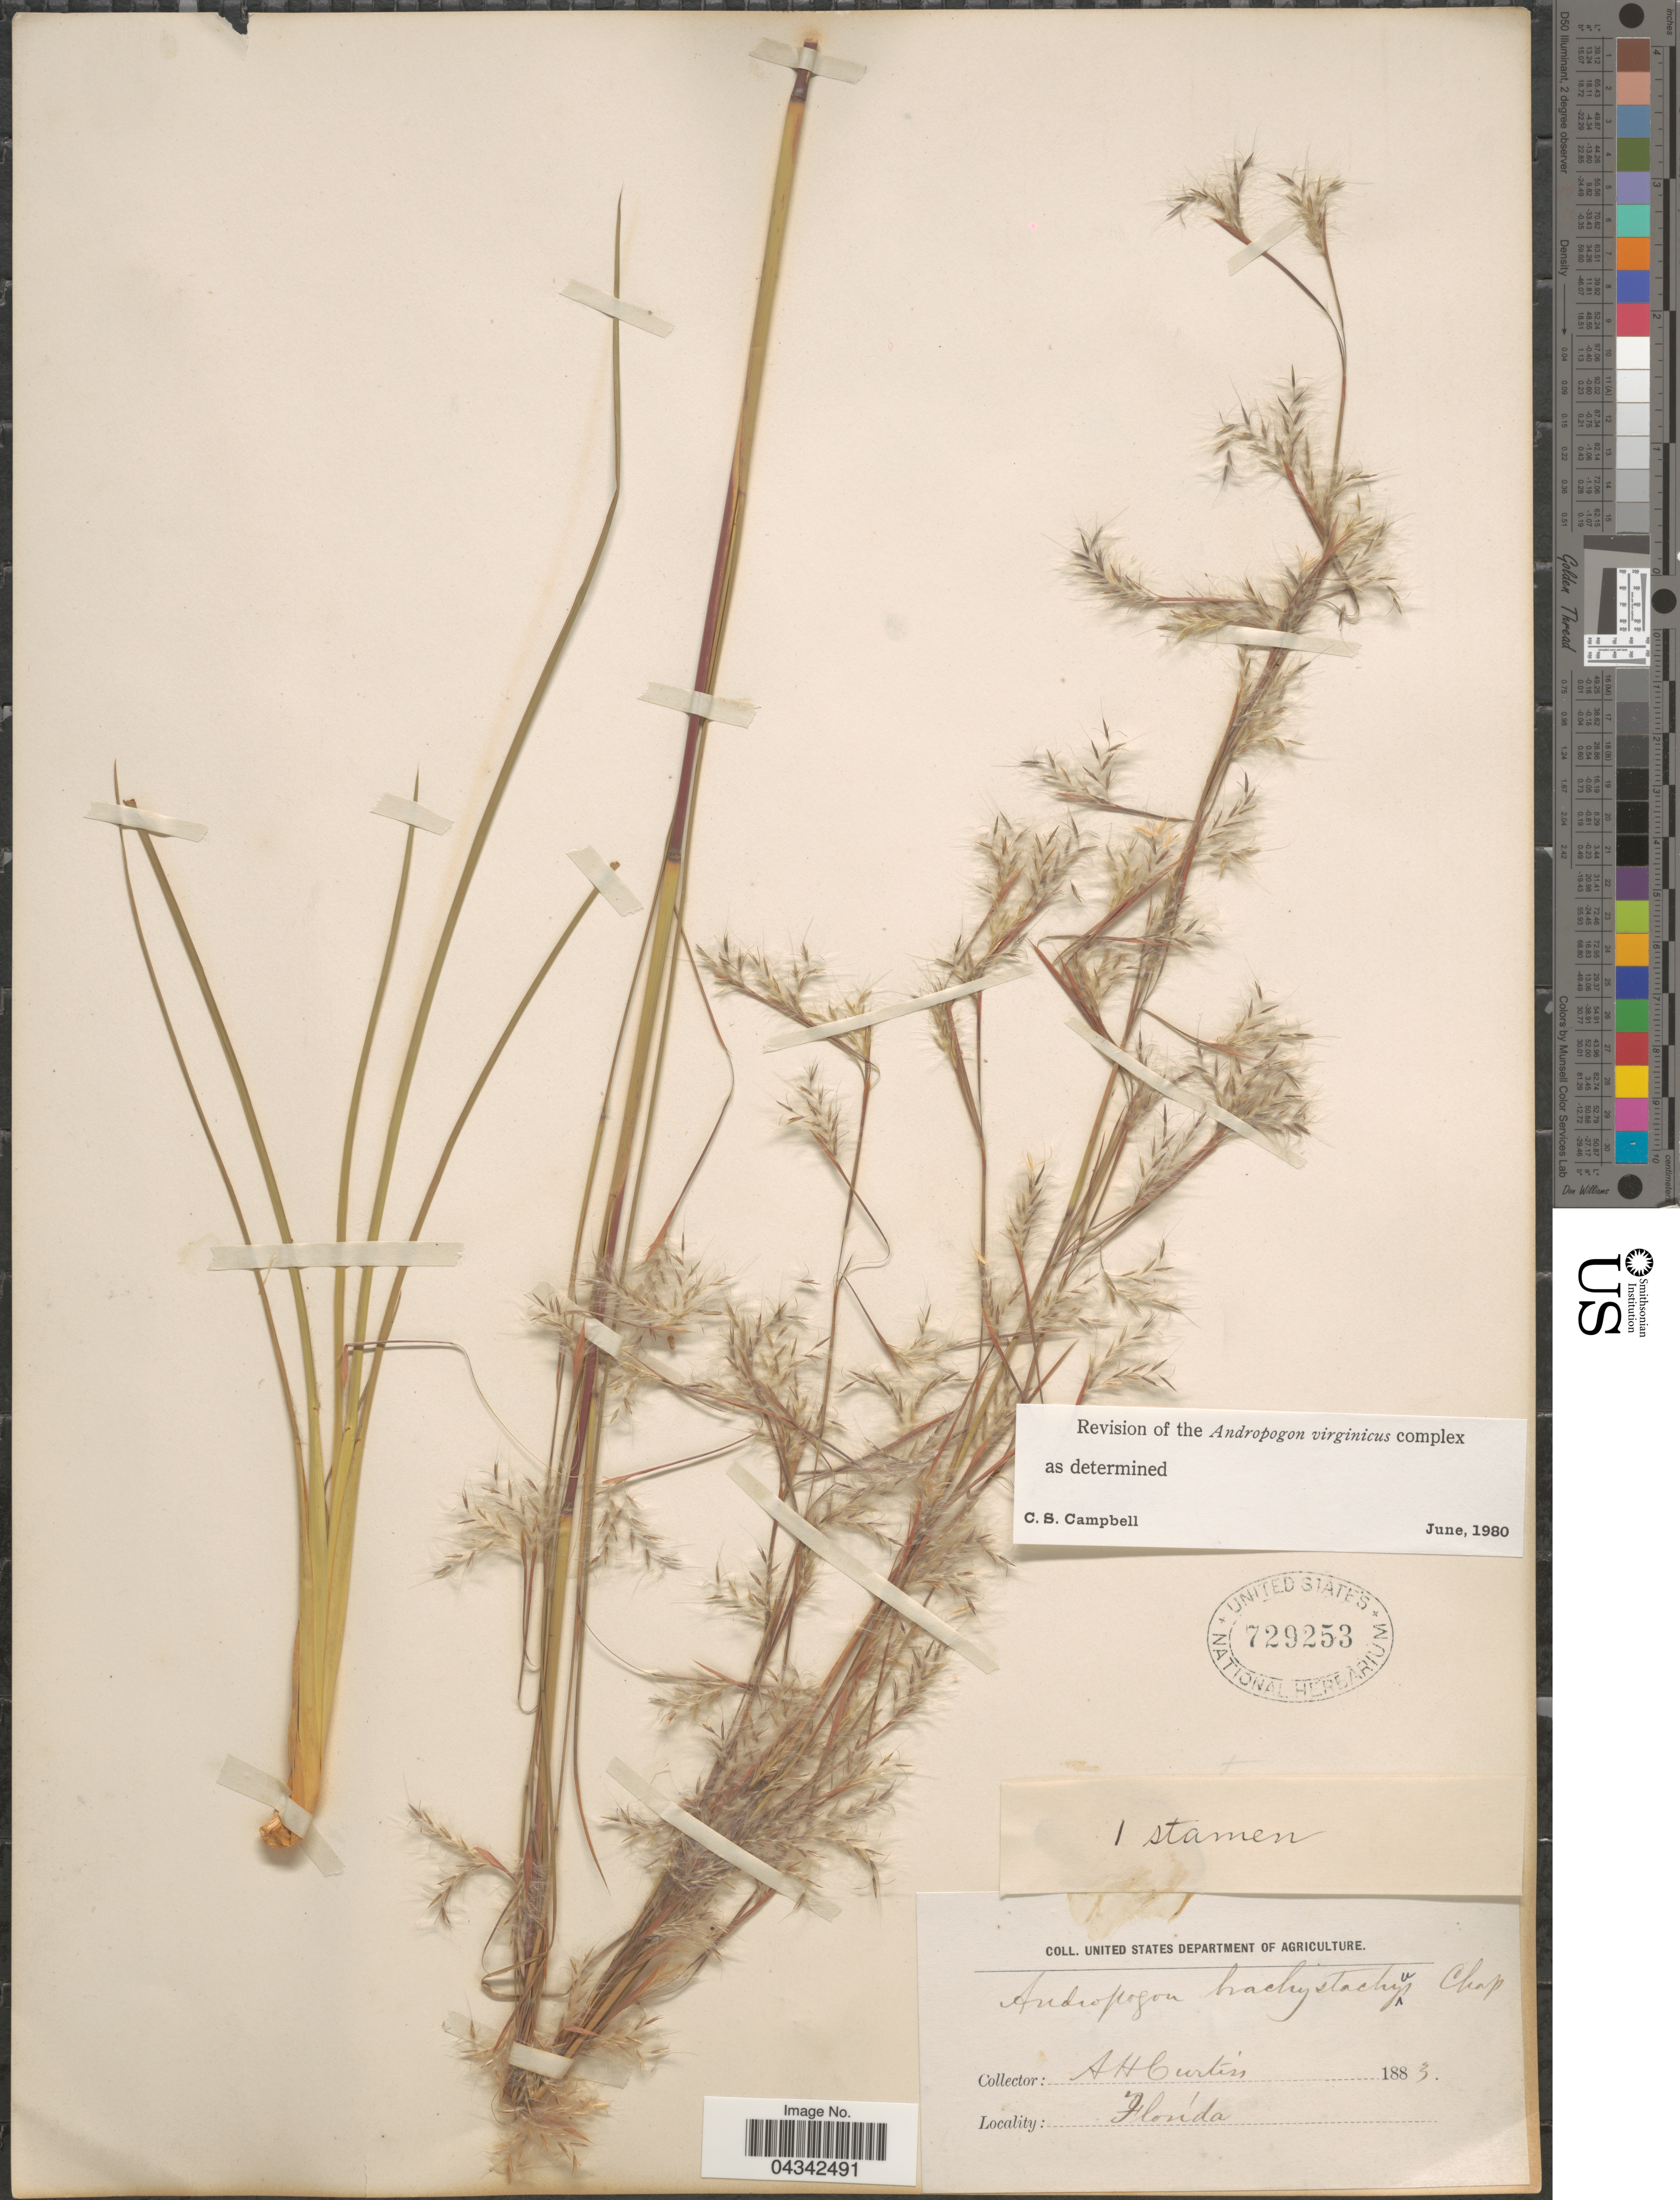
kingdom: Plantae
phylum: Tracheophyta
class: Liliopsida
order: Poales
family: Poaceae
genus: Andropogon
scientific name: Andropogon brachystachyus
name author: Chapm.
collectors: A. H. Curtiss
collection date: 1883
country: United States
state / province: Florida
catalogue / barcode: US 729253